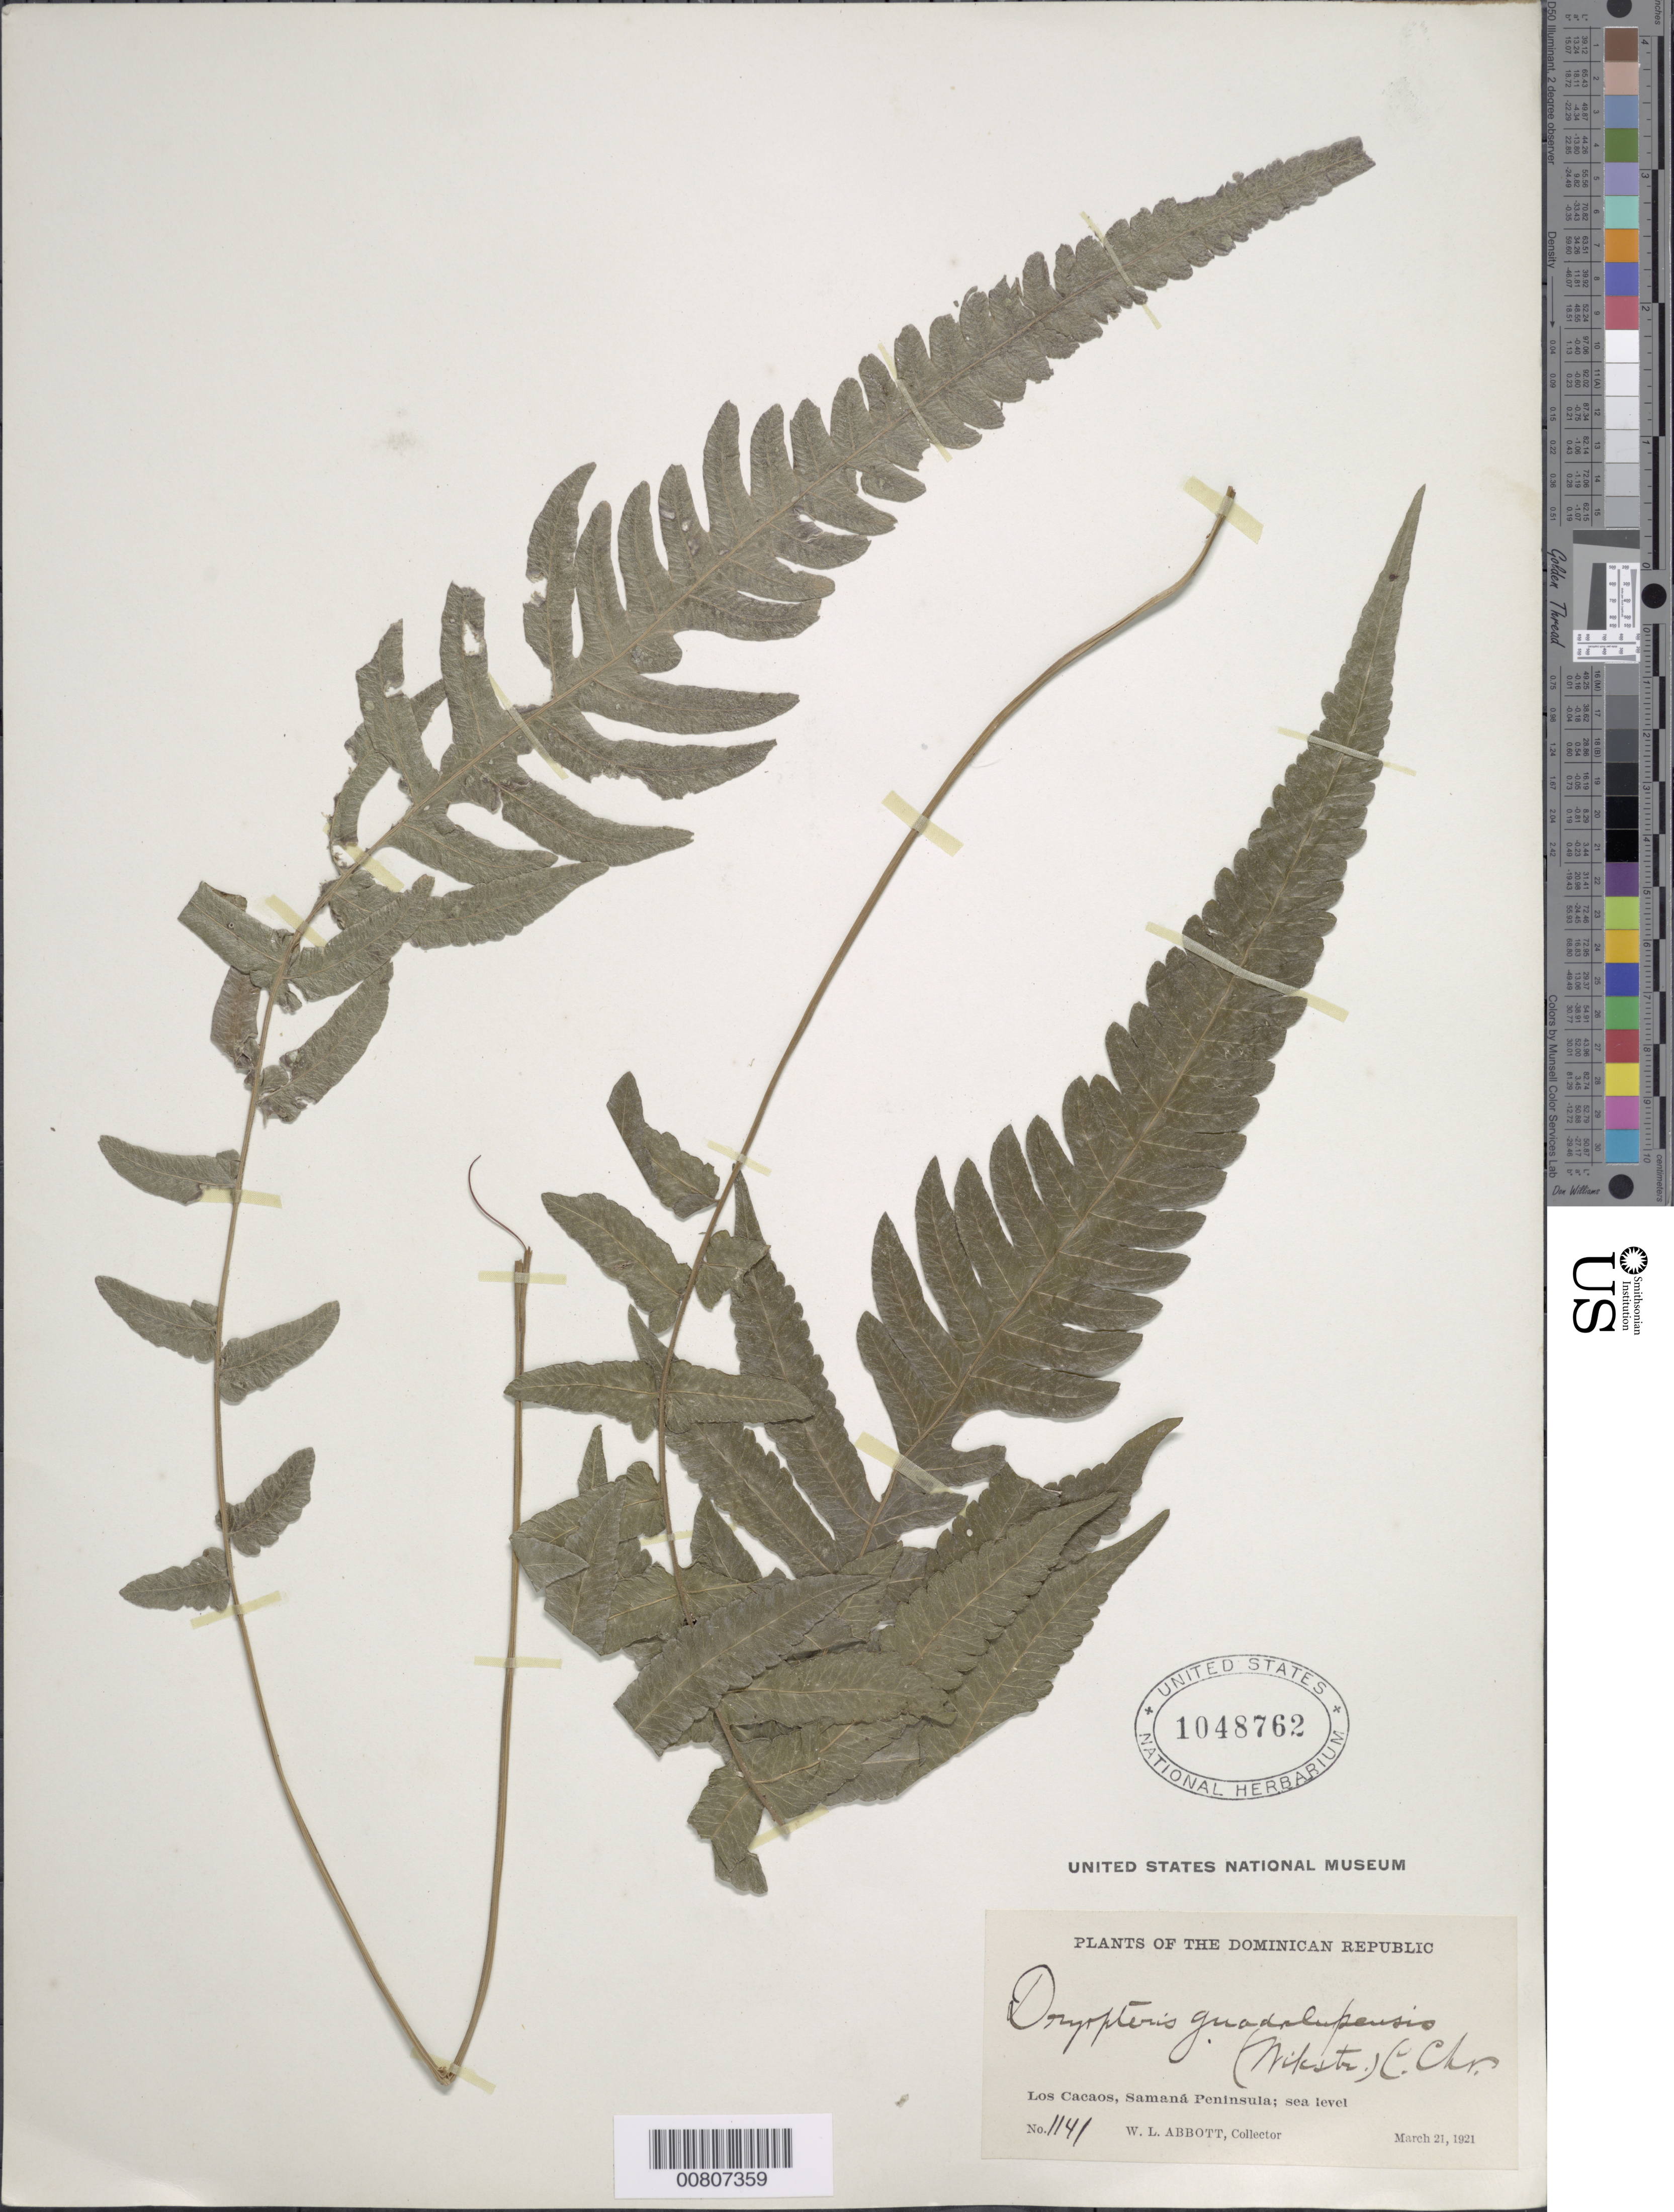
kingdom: Plantae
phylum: Tracheophyta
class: Polypodiopsida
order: Polypodiales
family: Thelypteridaceae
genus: Goniopteris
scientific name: Goniopteris guadelupensis (Wikstr.) comb. nov., ined 2015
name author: (Wikstr.)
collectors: W. L. Abbott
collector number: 1141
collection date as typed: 21 Mar 1921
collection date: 1921-03-21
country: Dominican Republic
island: Hispaniola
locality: Los Cacaos, Samaná Peninsula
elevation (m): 0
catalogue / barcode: US 1048762